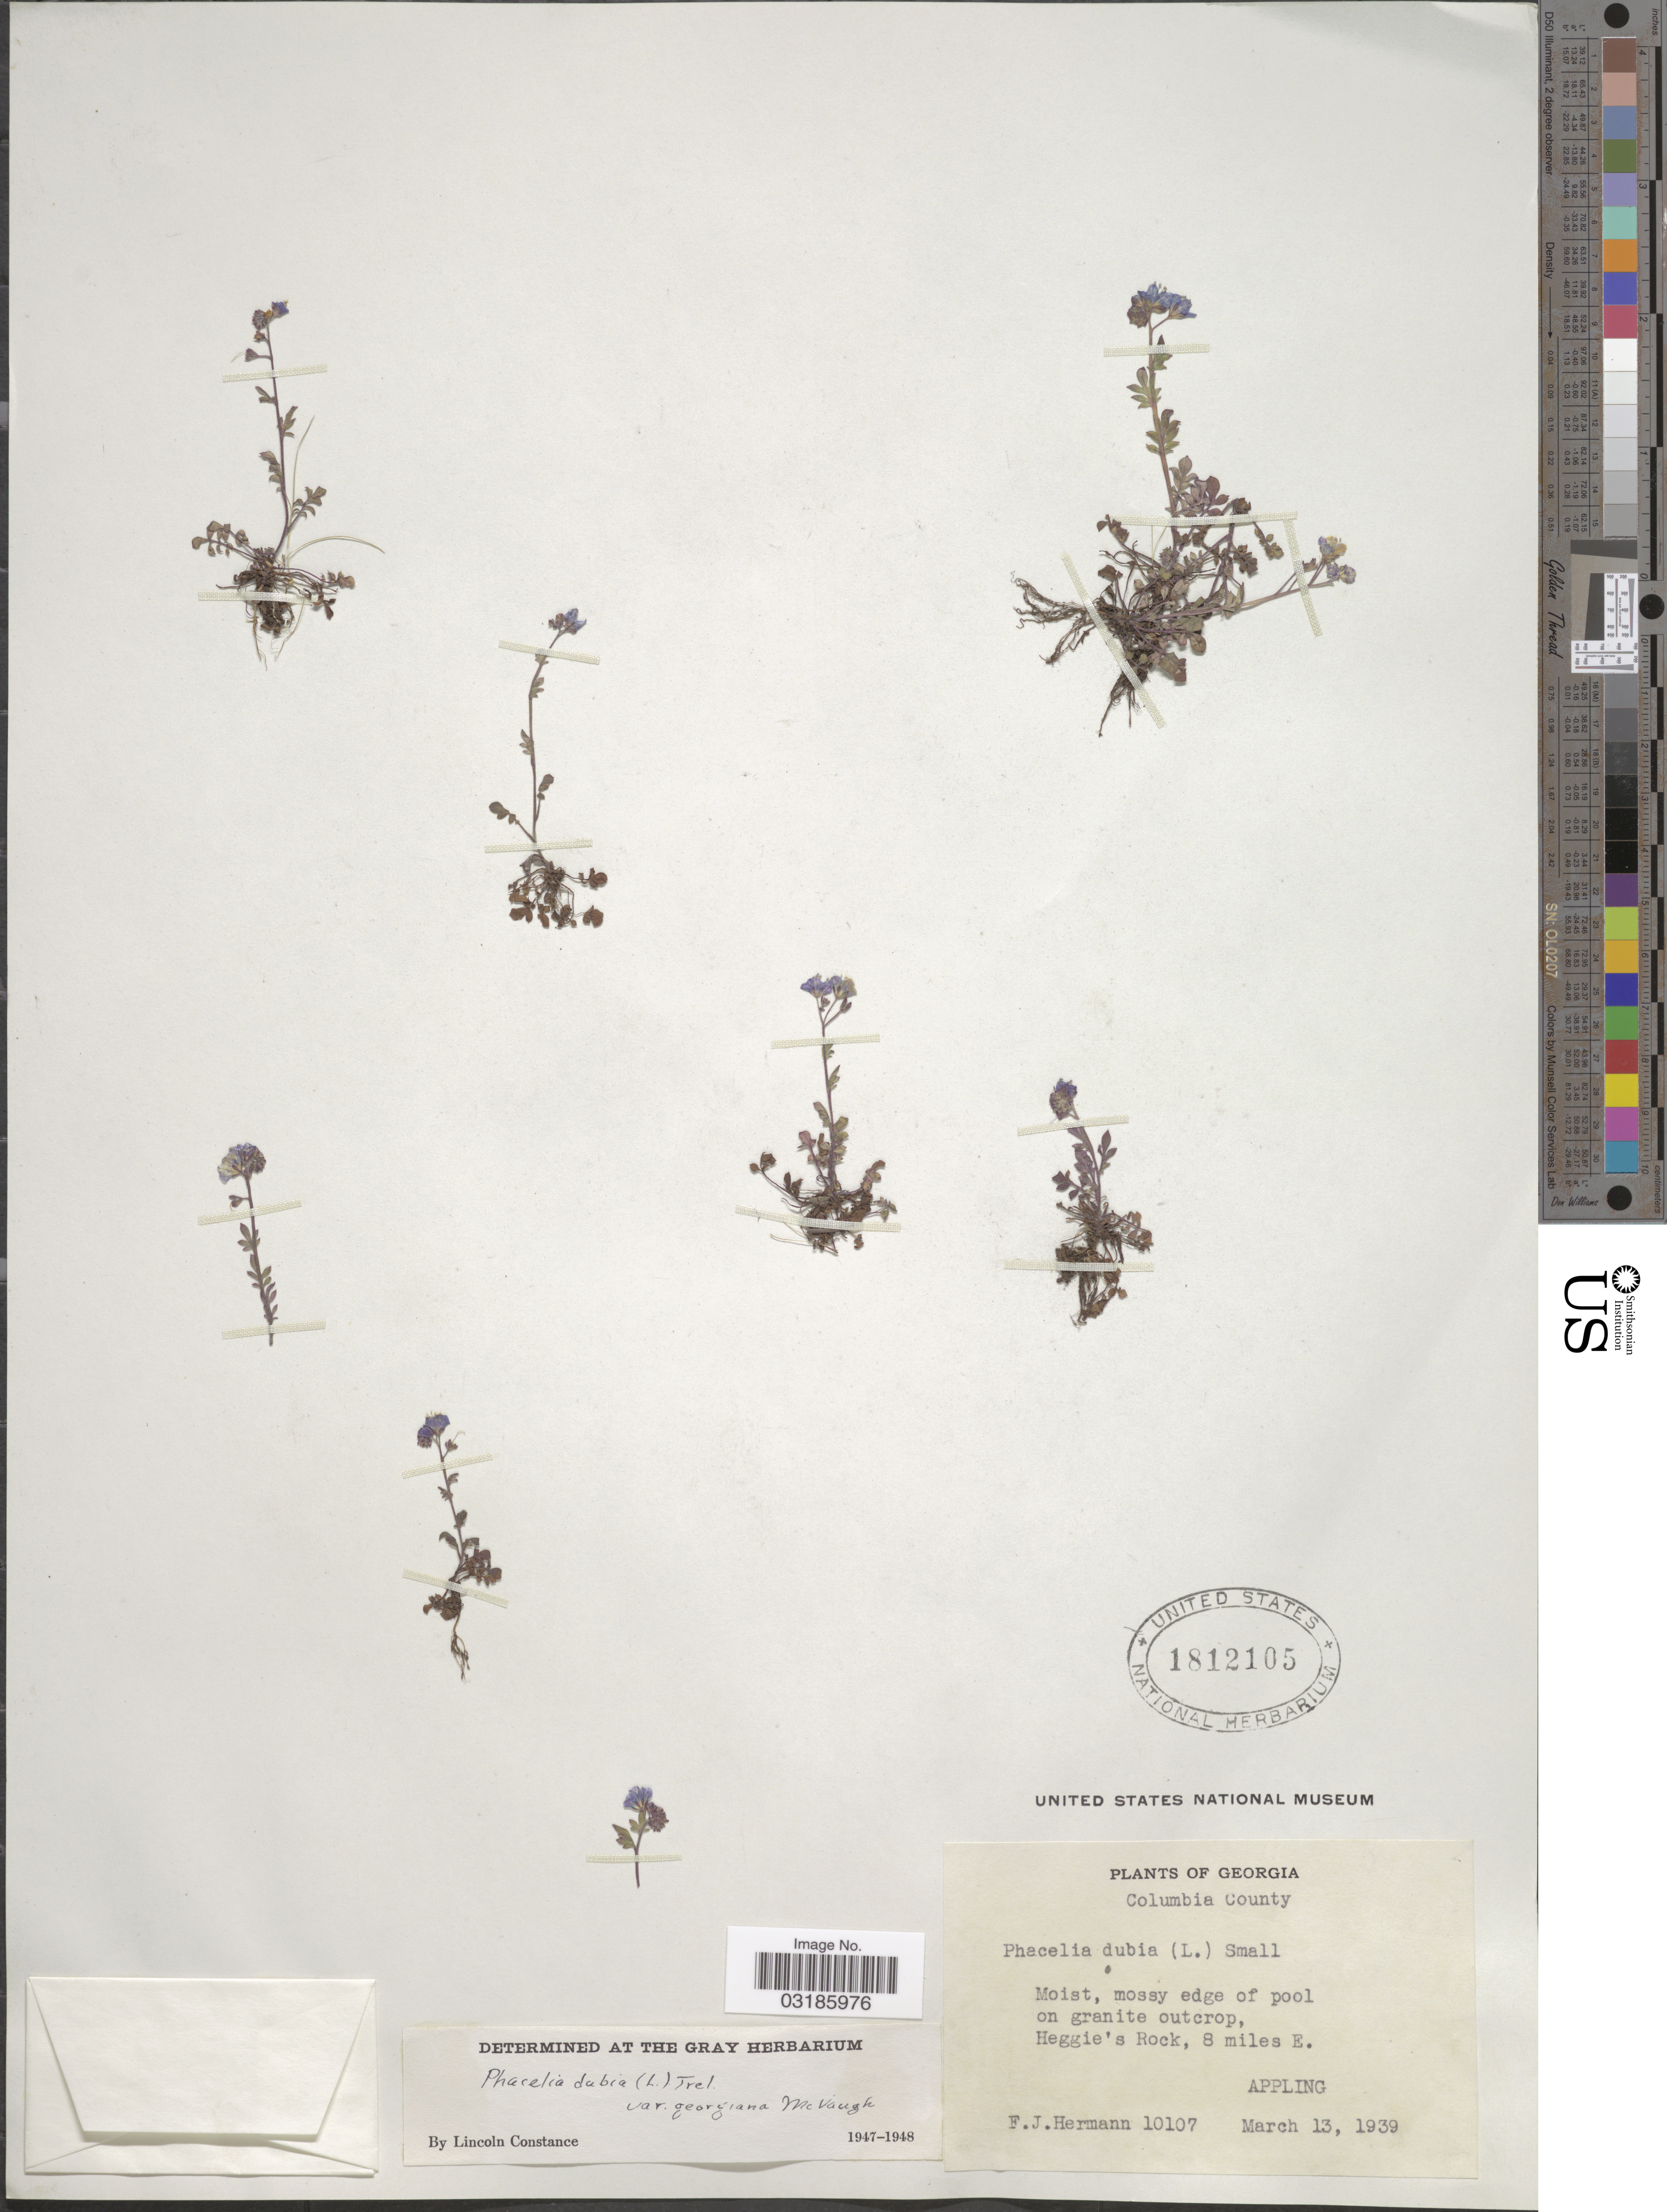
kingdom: Plantae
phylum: Tracheophyta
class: Magnoliopsida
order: Boraginales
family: Hydrophyllaceae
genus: Phacelia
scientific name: Phacelia dubia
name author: (L.) Trel.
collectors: F. J. Hermann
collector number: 10107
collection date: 1939-03-13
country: United States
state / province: Georgia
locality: Columbia County. Heggie's Rock, 8 miles E. APPLING.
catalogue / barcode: US 1812105